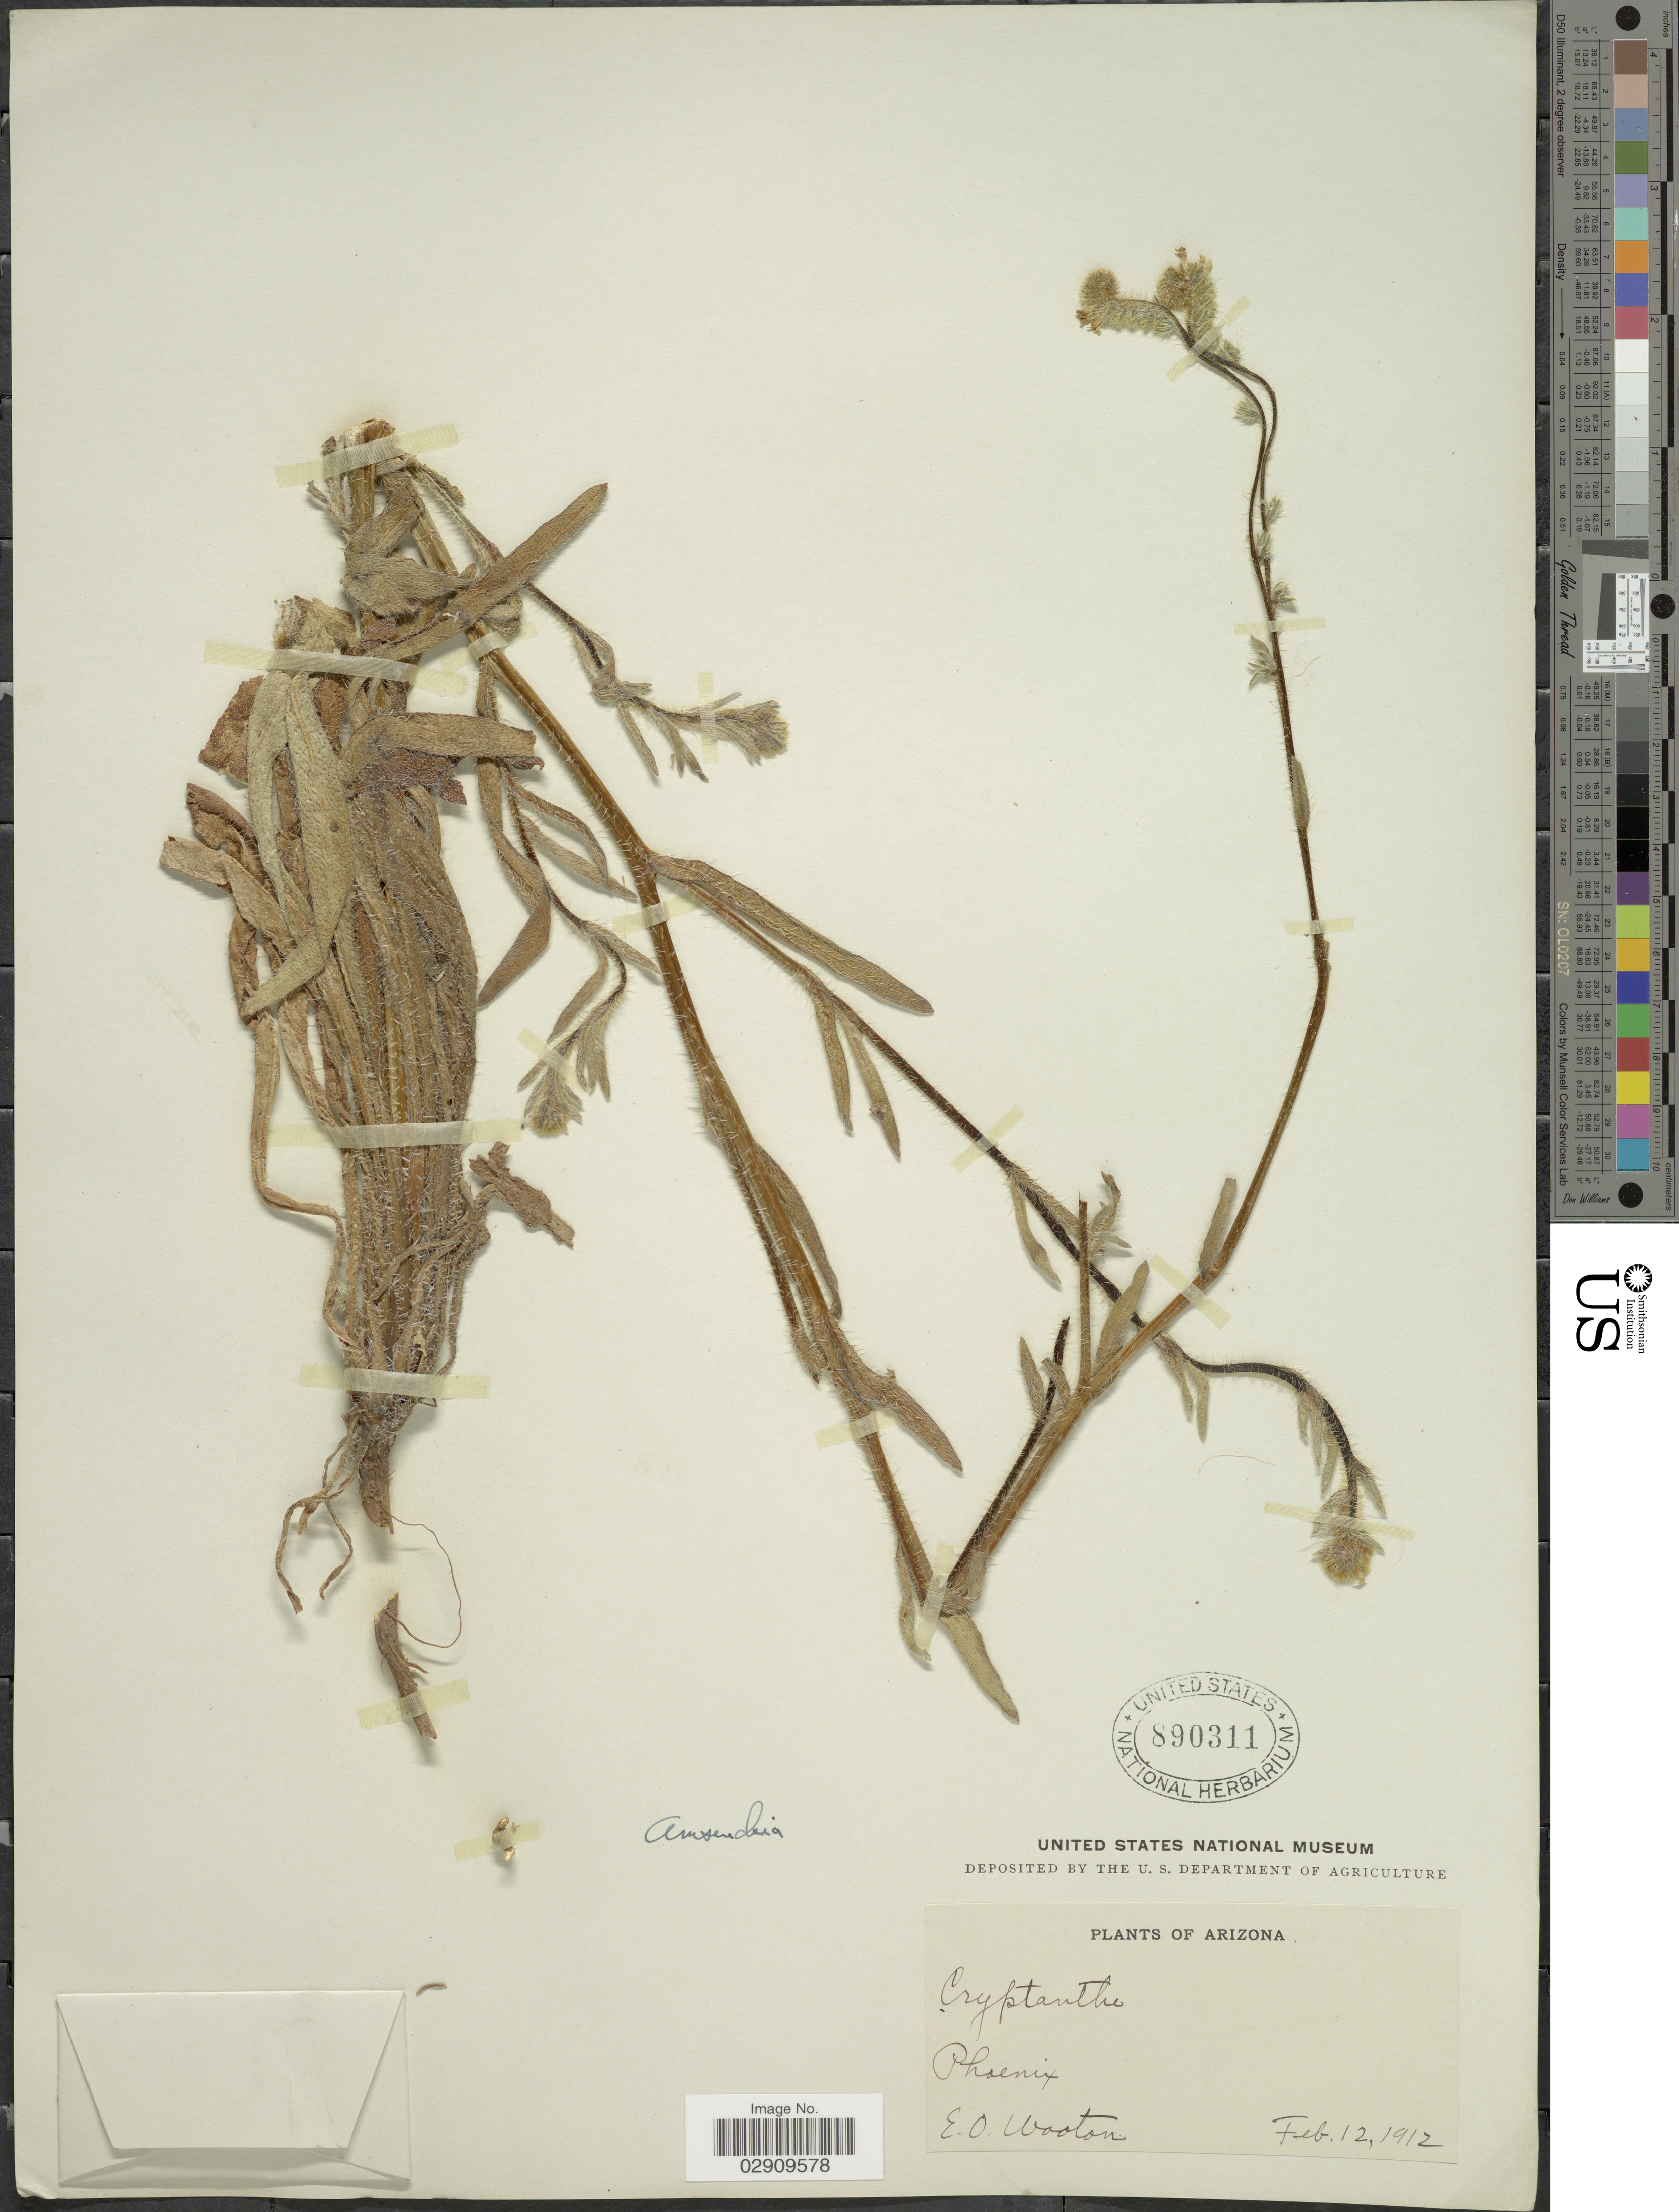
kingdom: Plantae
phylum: Tracheophyta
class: Magnoliopsida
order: Boraginales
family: Boraginaceae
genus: Amsinckia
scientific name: Amsinckia sp.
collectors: E. O. Wooton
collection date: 1912-02-12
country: United States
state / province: Arizona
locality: Phoenix.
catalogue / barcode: US 890311